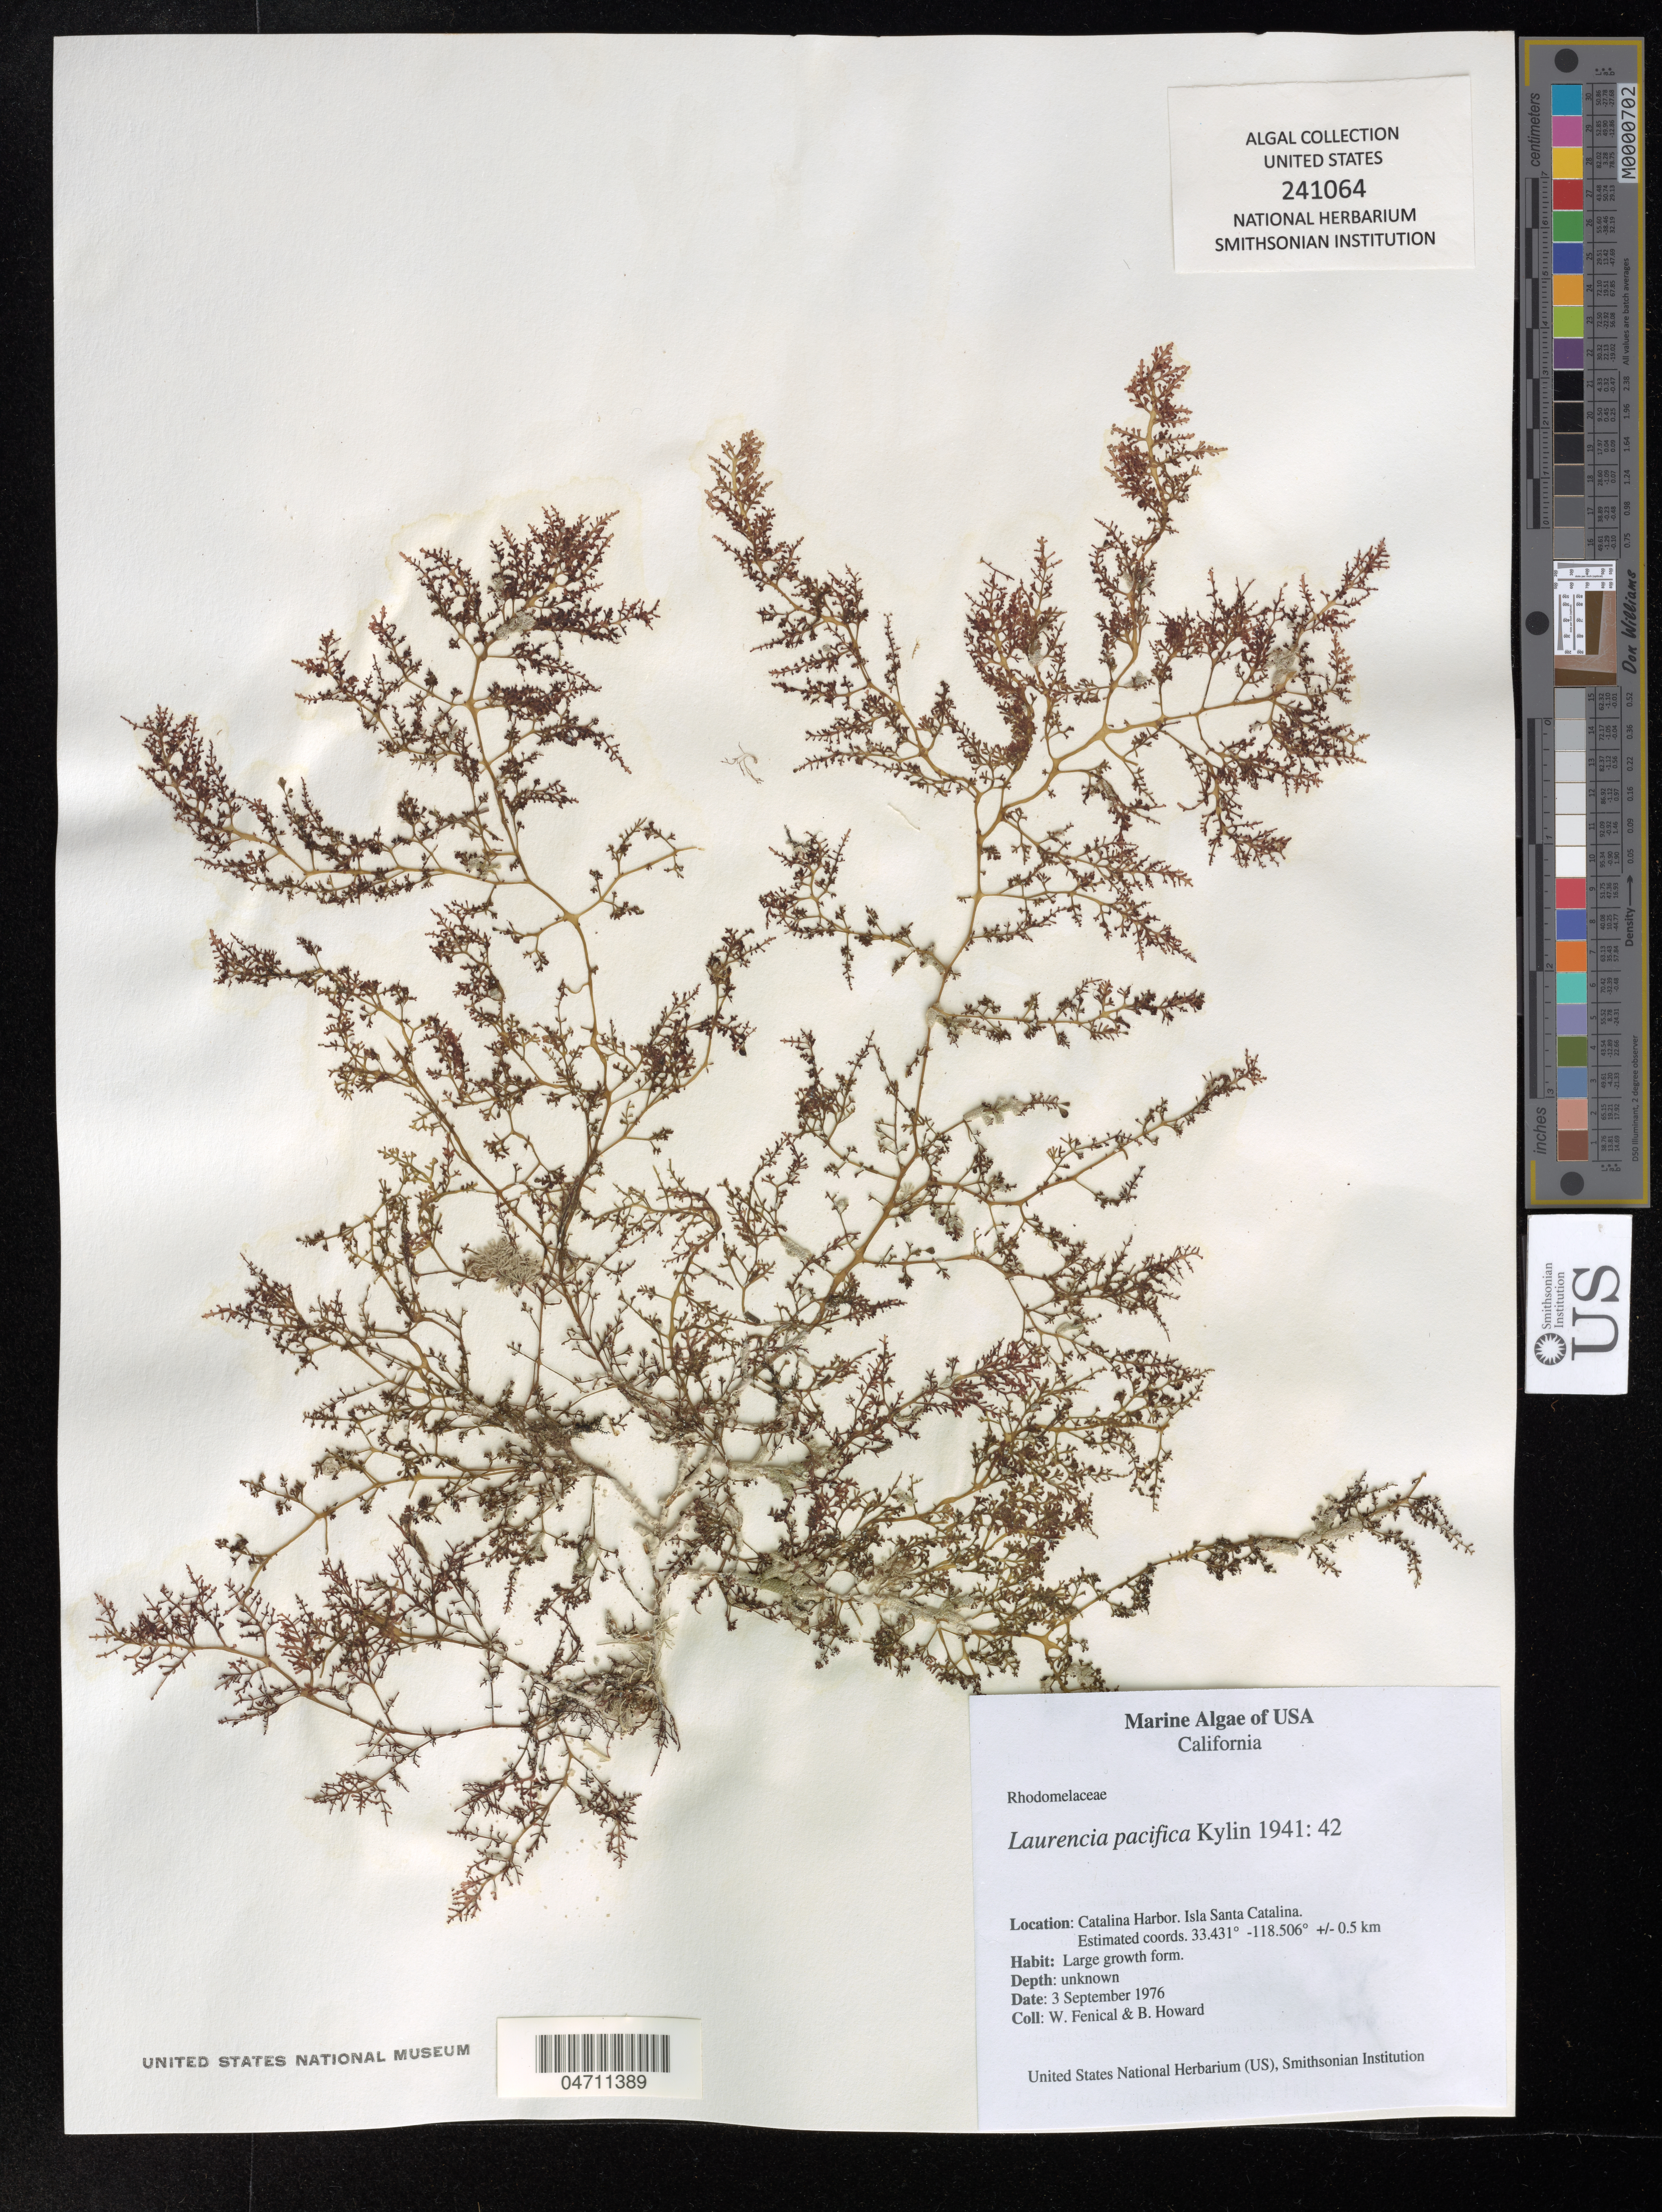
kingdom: Plantae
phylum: Rhodophyta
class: Florideophyceae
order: Ceramiales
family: Rhodomelaceae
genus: Laurencia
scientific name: Laurencia pacifica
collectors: W. Fenical & B. Howard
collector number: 1941:42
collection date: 1976-09-03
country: United States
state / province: California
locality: Catalina Harbor. Isla Santa Catalina.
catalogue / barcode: US 241064